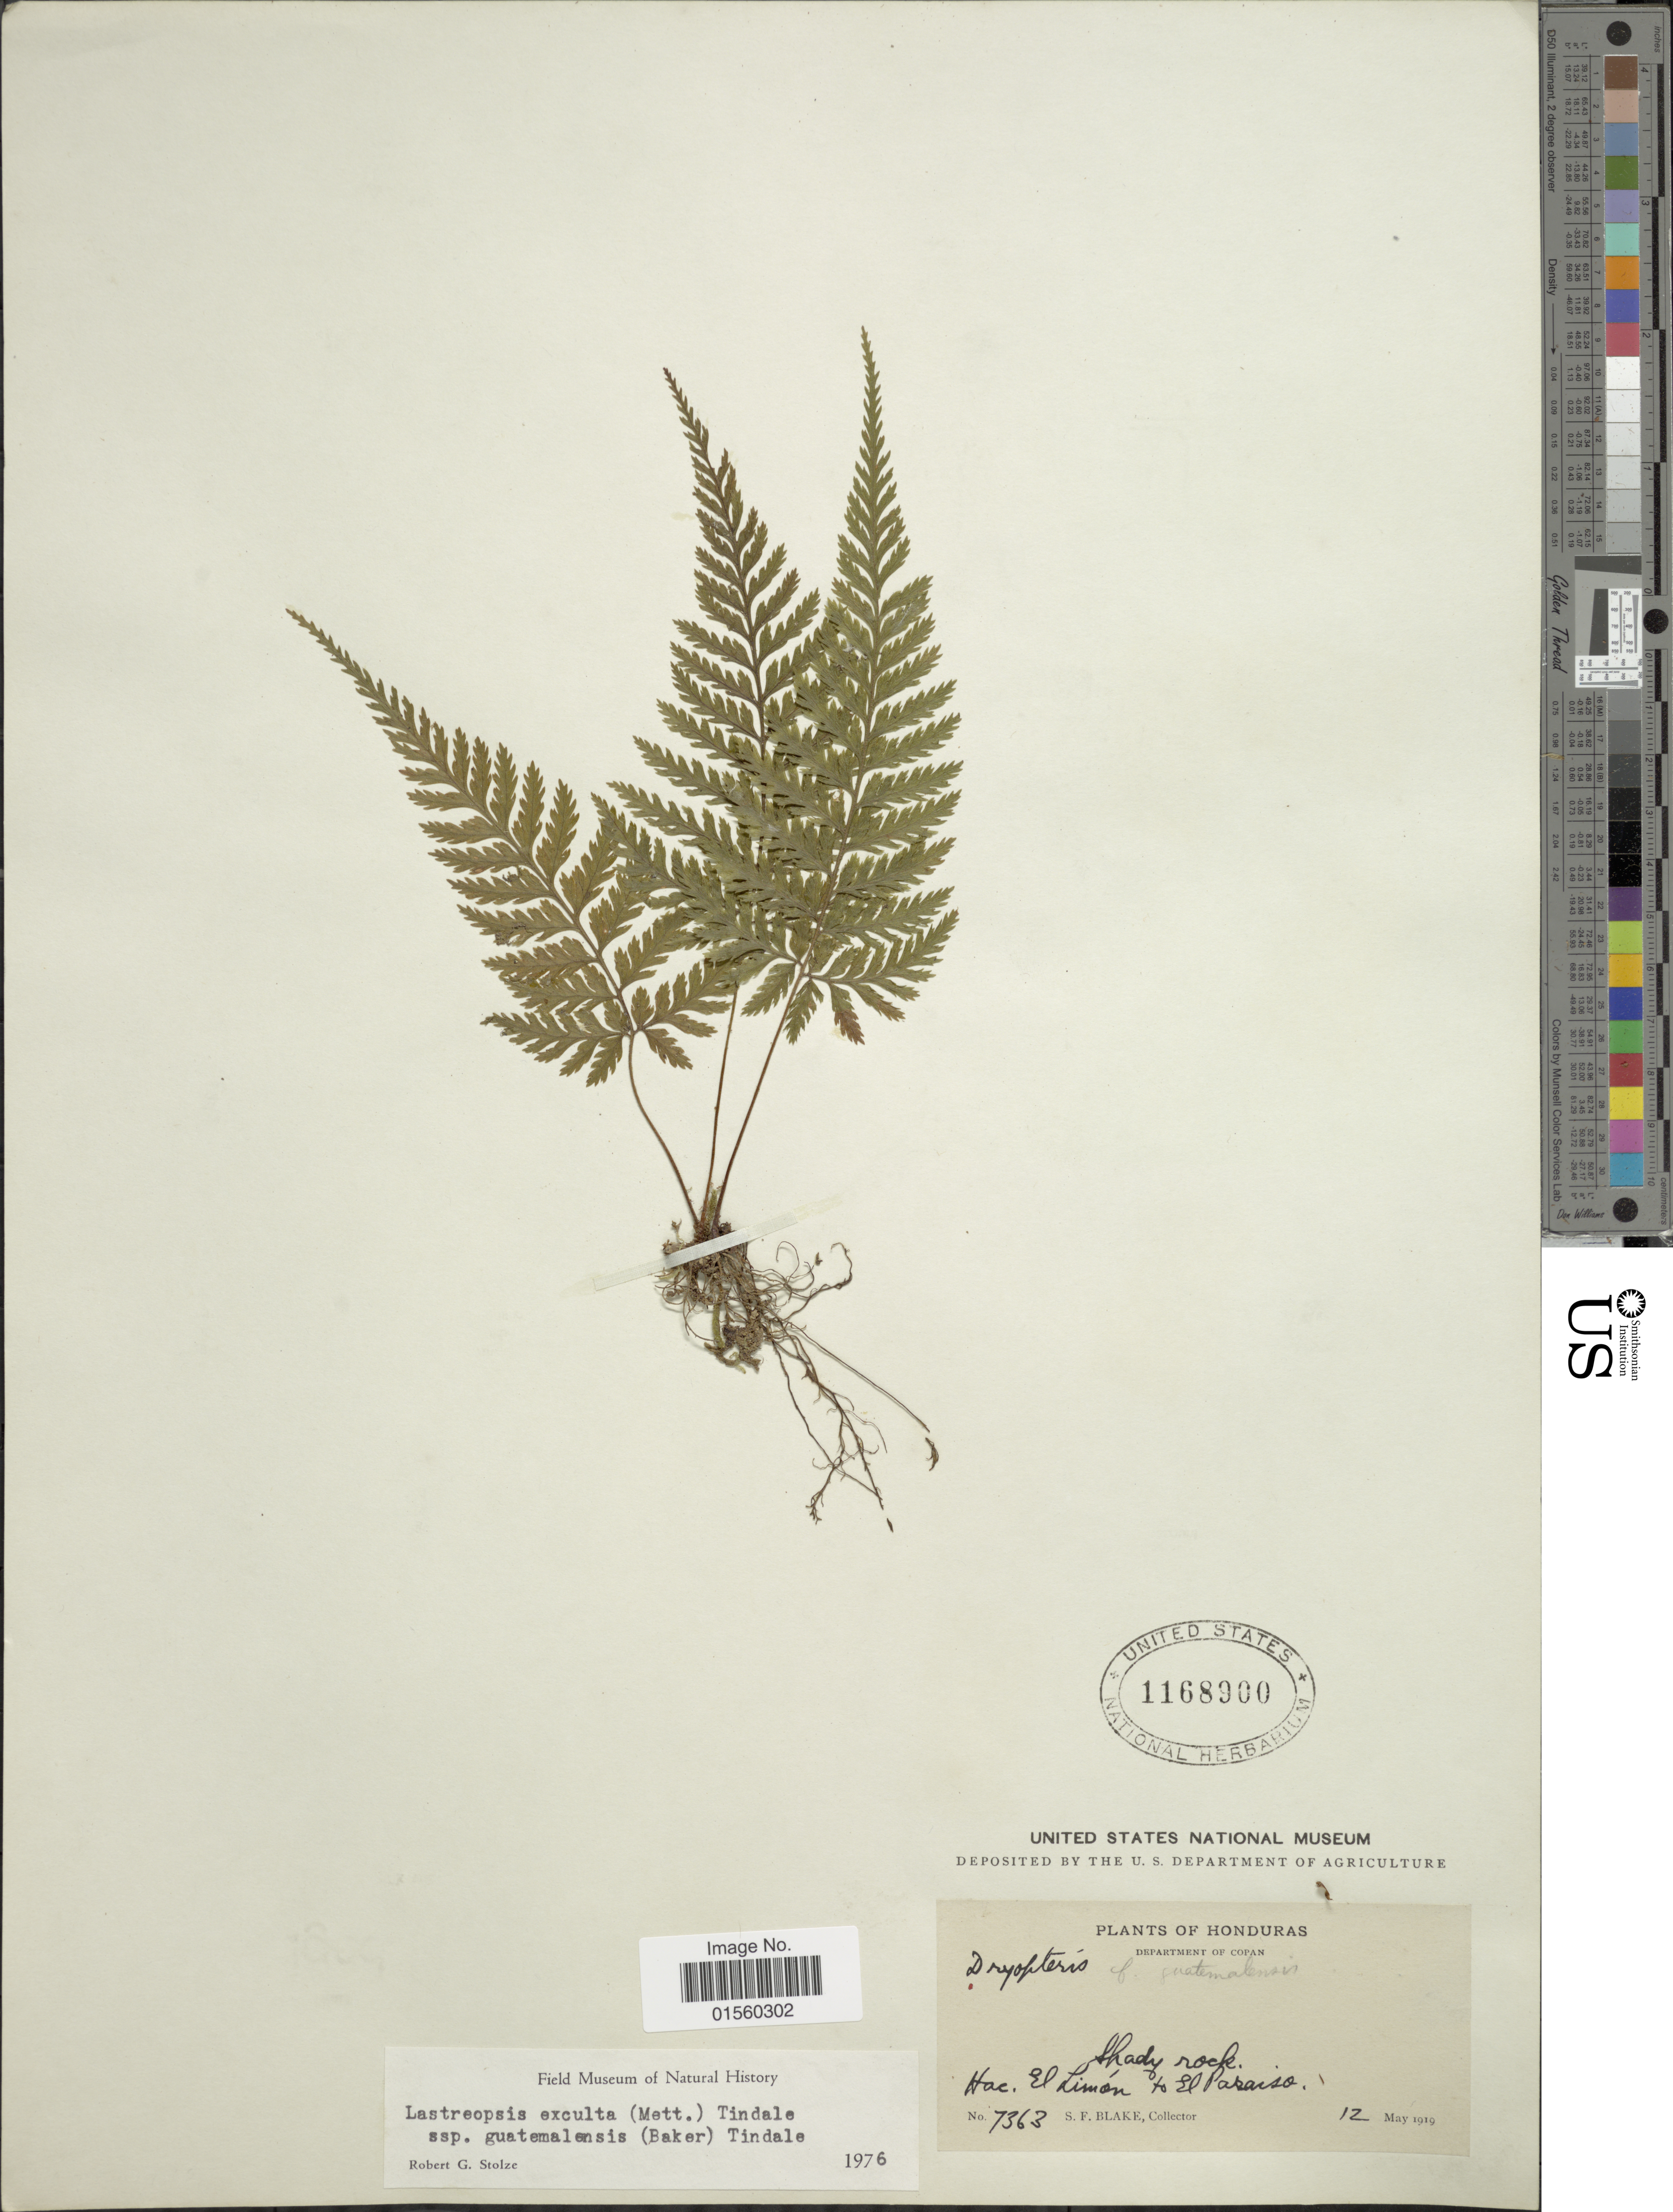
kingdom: Plantae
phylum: Tracheophyta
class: Polypodiopsida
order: Polypodiales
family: Dryopteridaceae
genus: Parapolystichum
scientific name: Parapolystichum excultum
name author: (Mett.) Labiak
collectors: S. Blake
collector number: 7363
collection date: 1919-05-12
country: Honduras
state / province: Copán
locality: Shady rock, Hac. El Limon to El Paraiso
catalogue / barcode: US 1168900